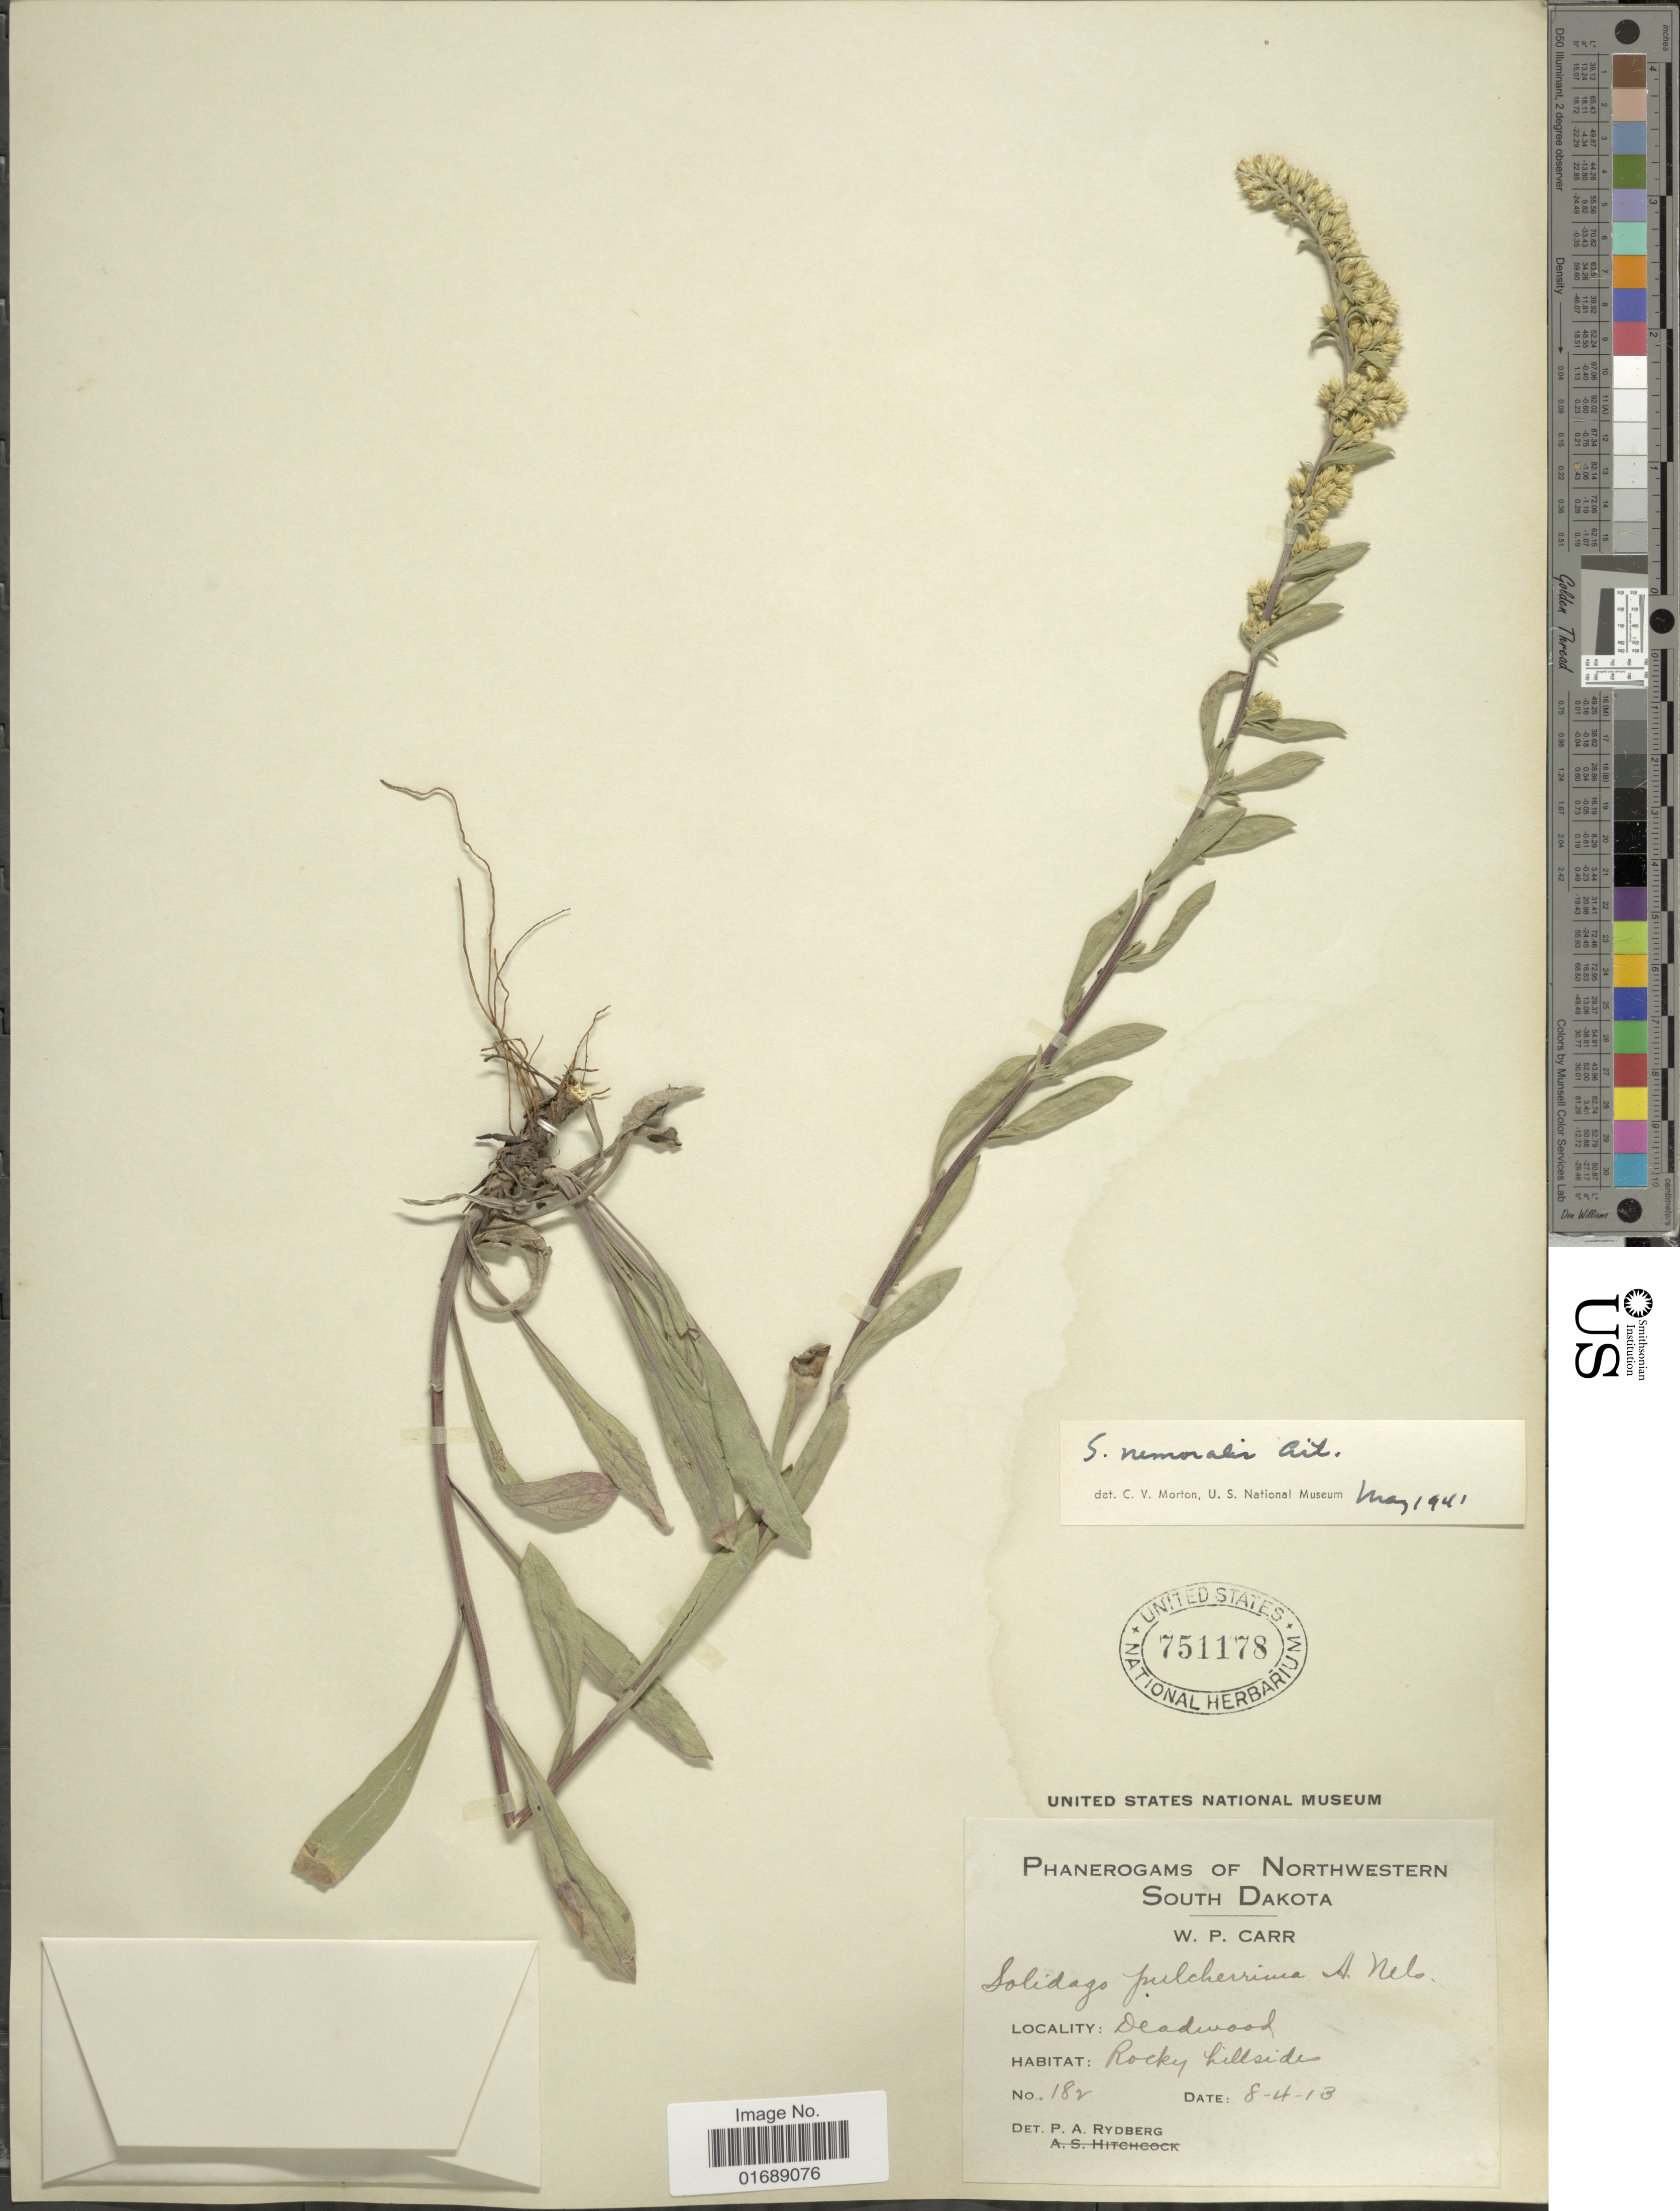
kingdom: Plantae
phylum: Tracheophyta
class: Magnoliopsida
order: Asterales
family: Asteraceae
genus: Solidago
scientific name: Solidago nemoralis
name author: Aiton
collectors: W. Carr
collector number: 182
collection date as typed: Transcribed d/m/y: 4/8/13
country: United States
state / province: South Dakota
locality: Phanerogams of Northwestern, Deadwood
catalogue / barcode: US 751178